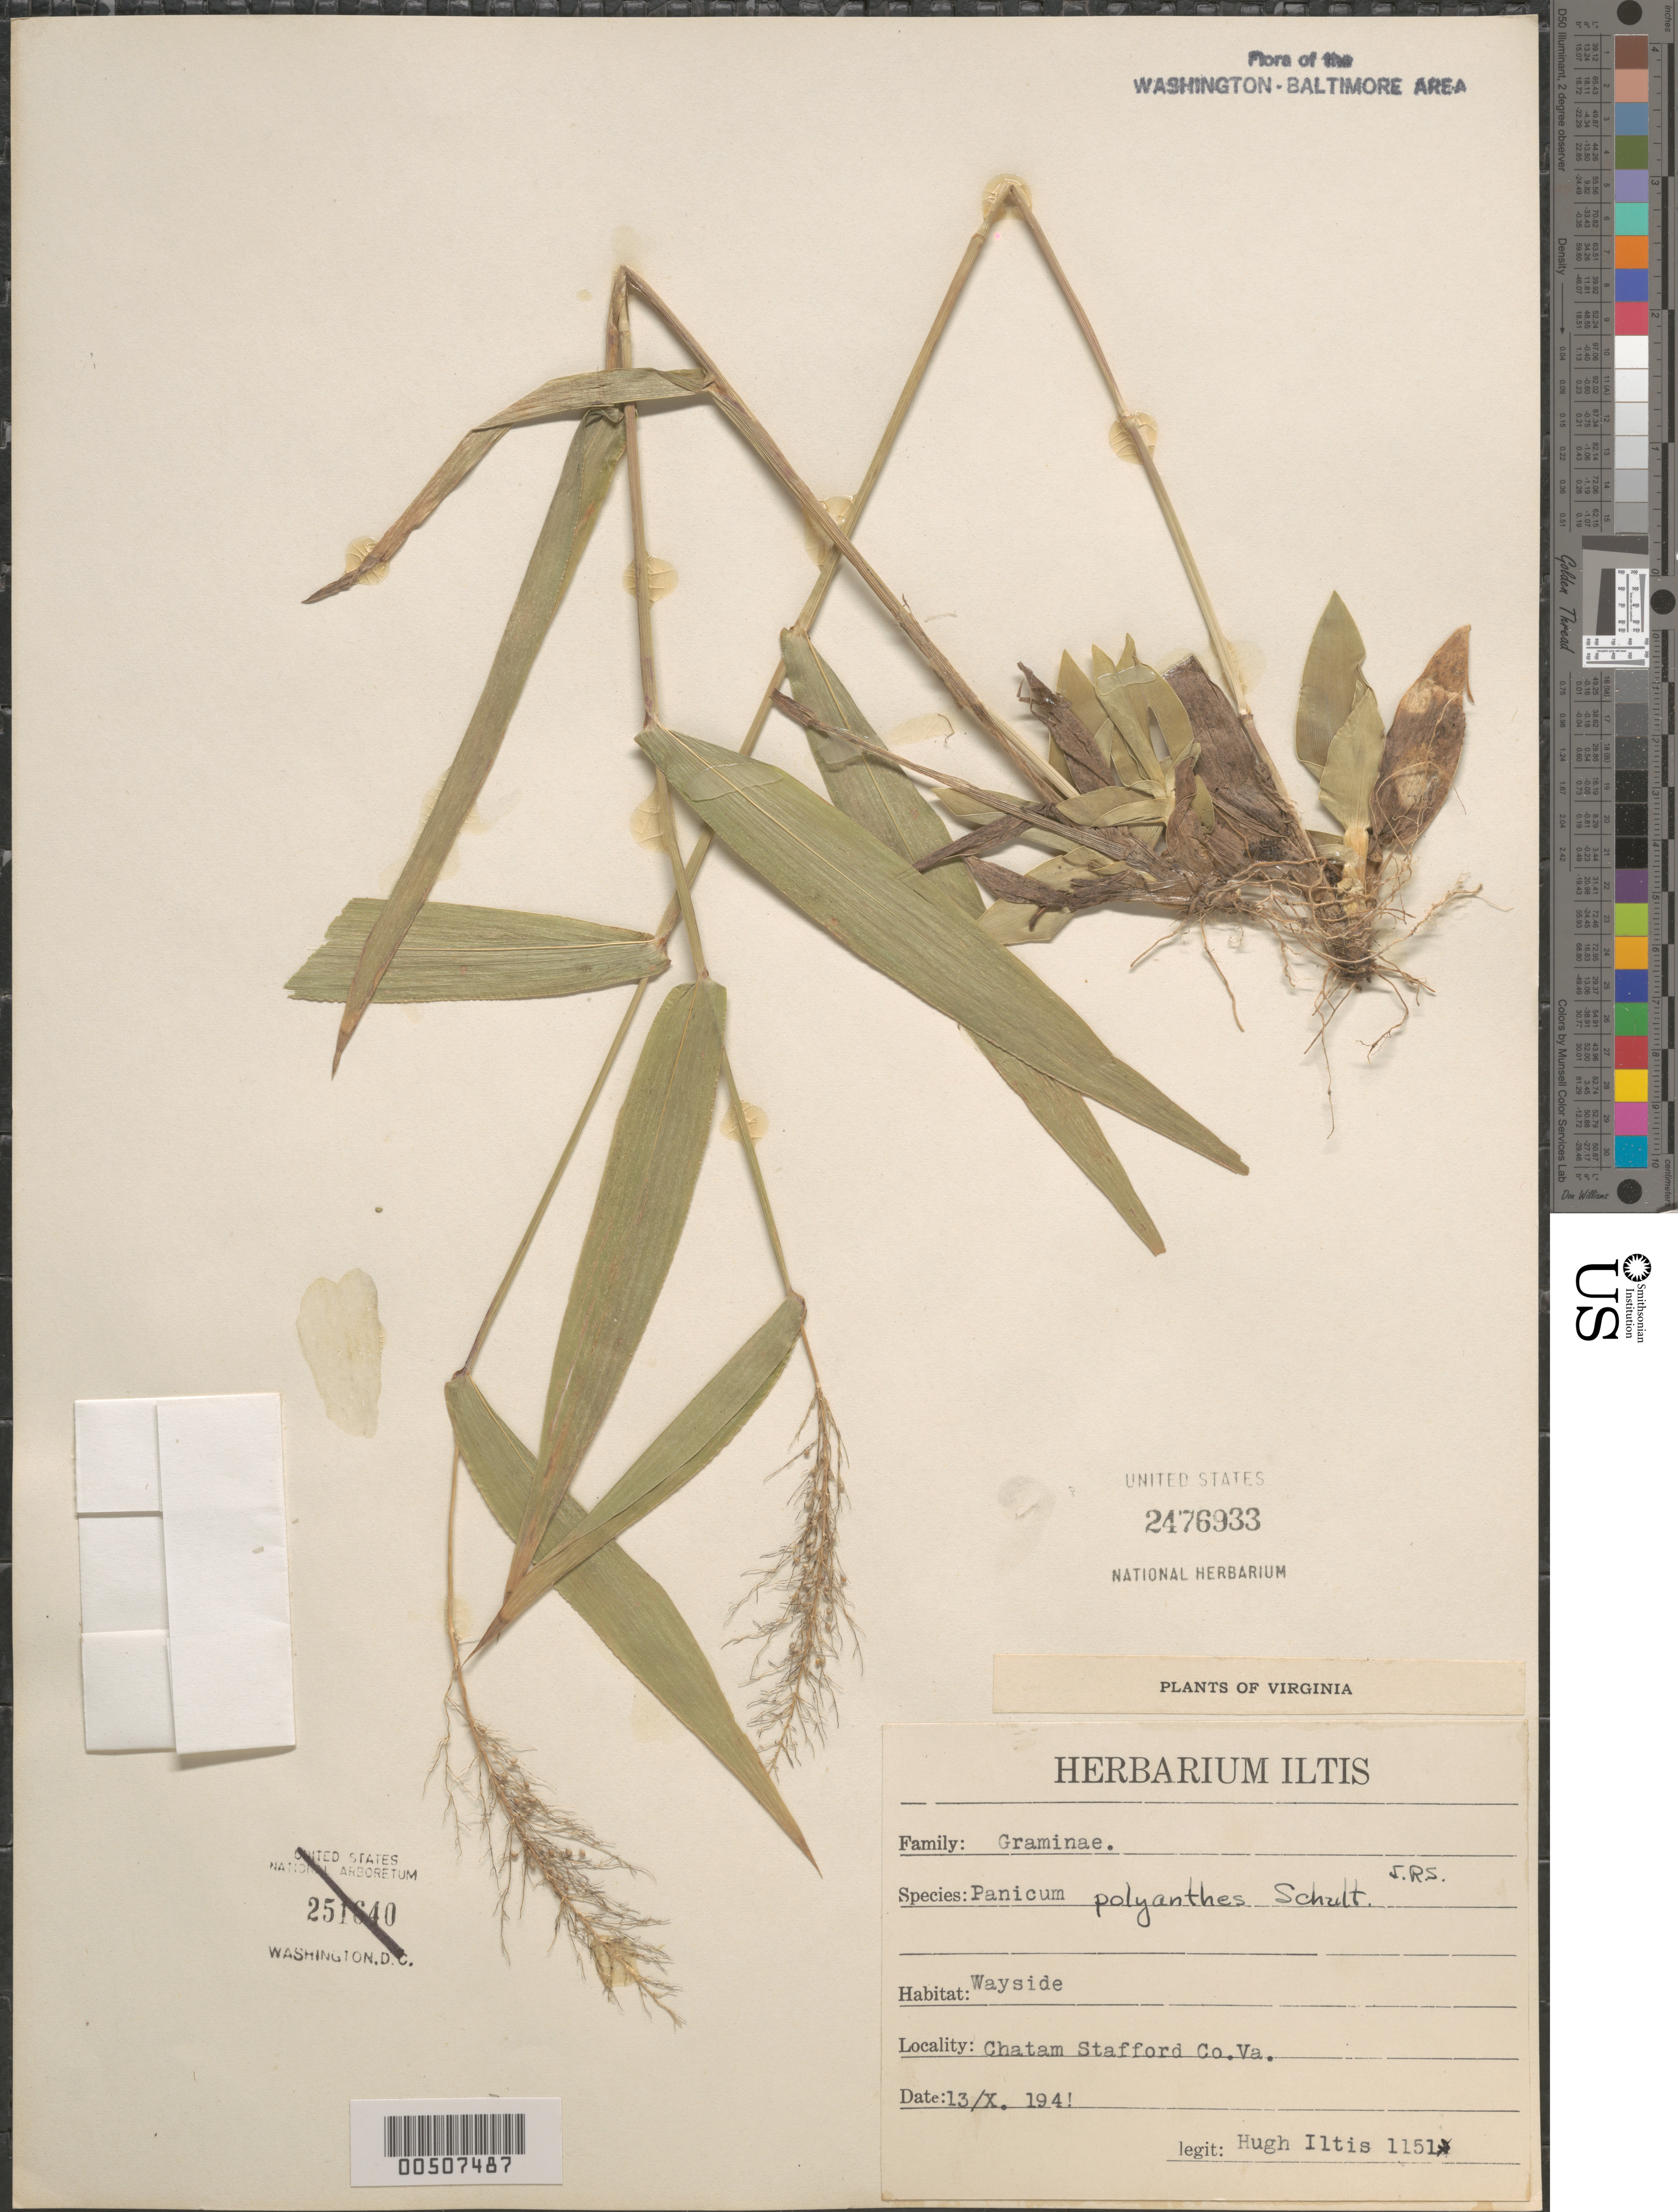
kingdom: Plantae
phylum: Tracheophyta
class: Liliopsida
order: Poales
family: Poaceae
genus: Dichanthelium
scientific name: Dichanthelium sphaerocarpon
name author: (Elliott) Gould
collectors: H. H. Iltis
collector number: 1151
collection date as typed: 13 Oct 1941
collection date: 1941-10-13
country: United States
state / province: Virginia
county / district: Stafford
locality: Chatam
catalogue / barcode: US 2476933